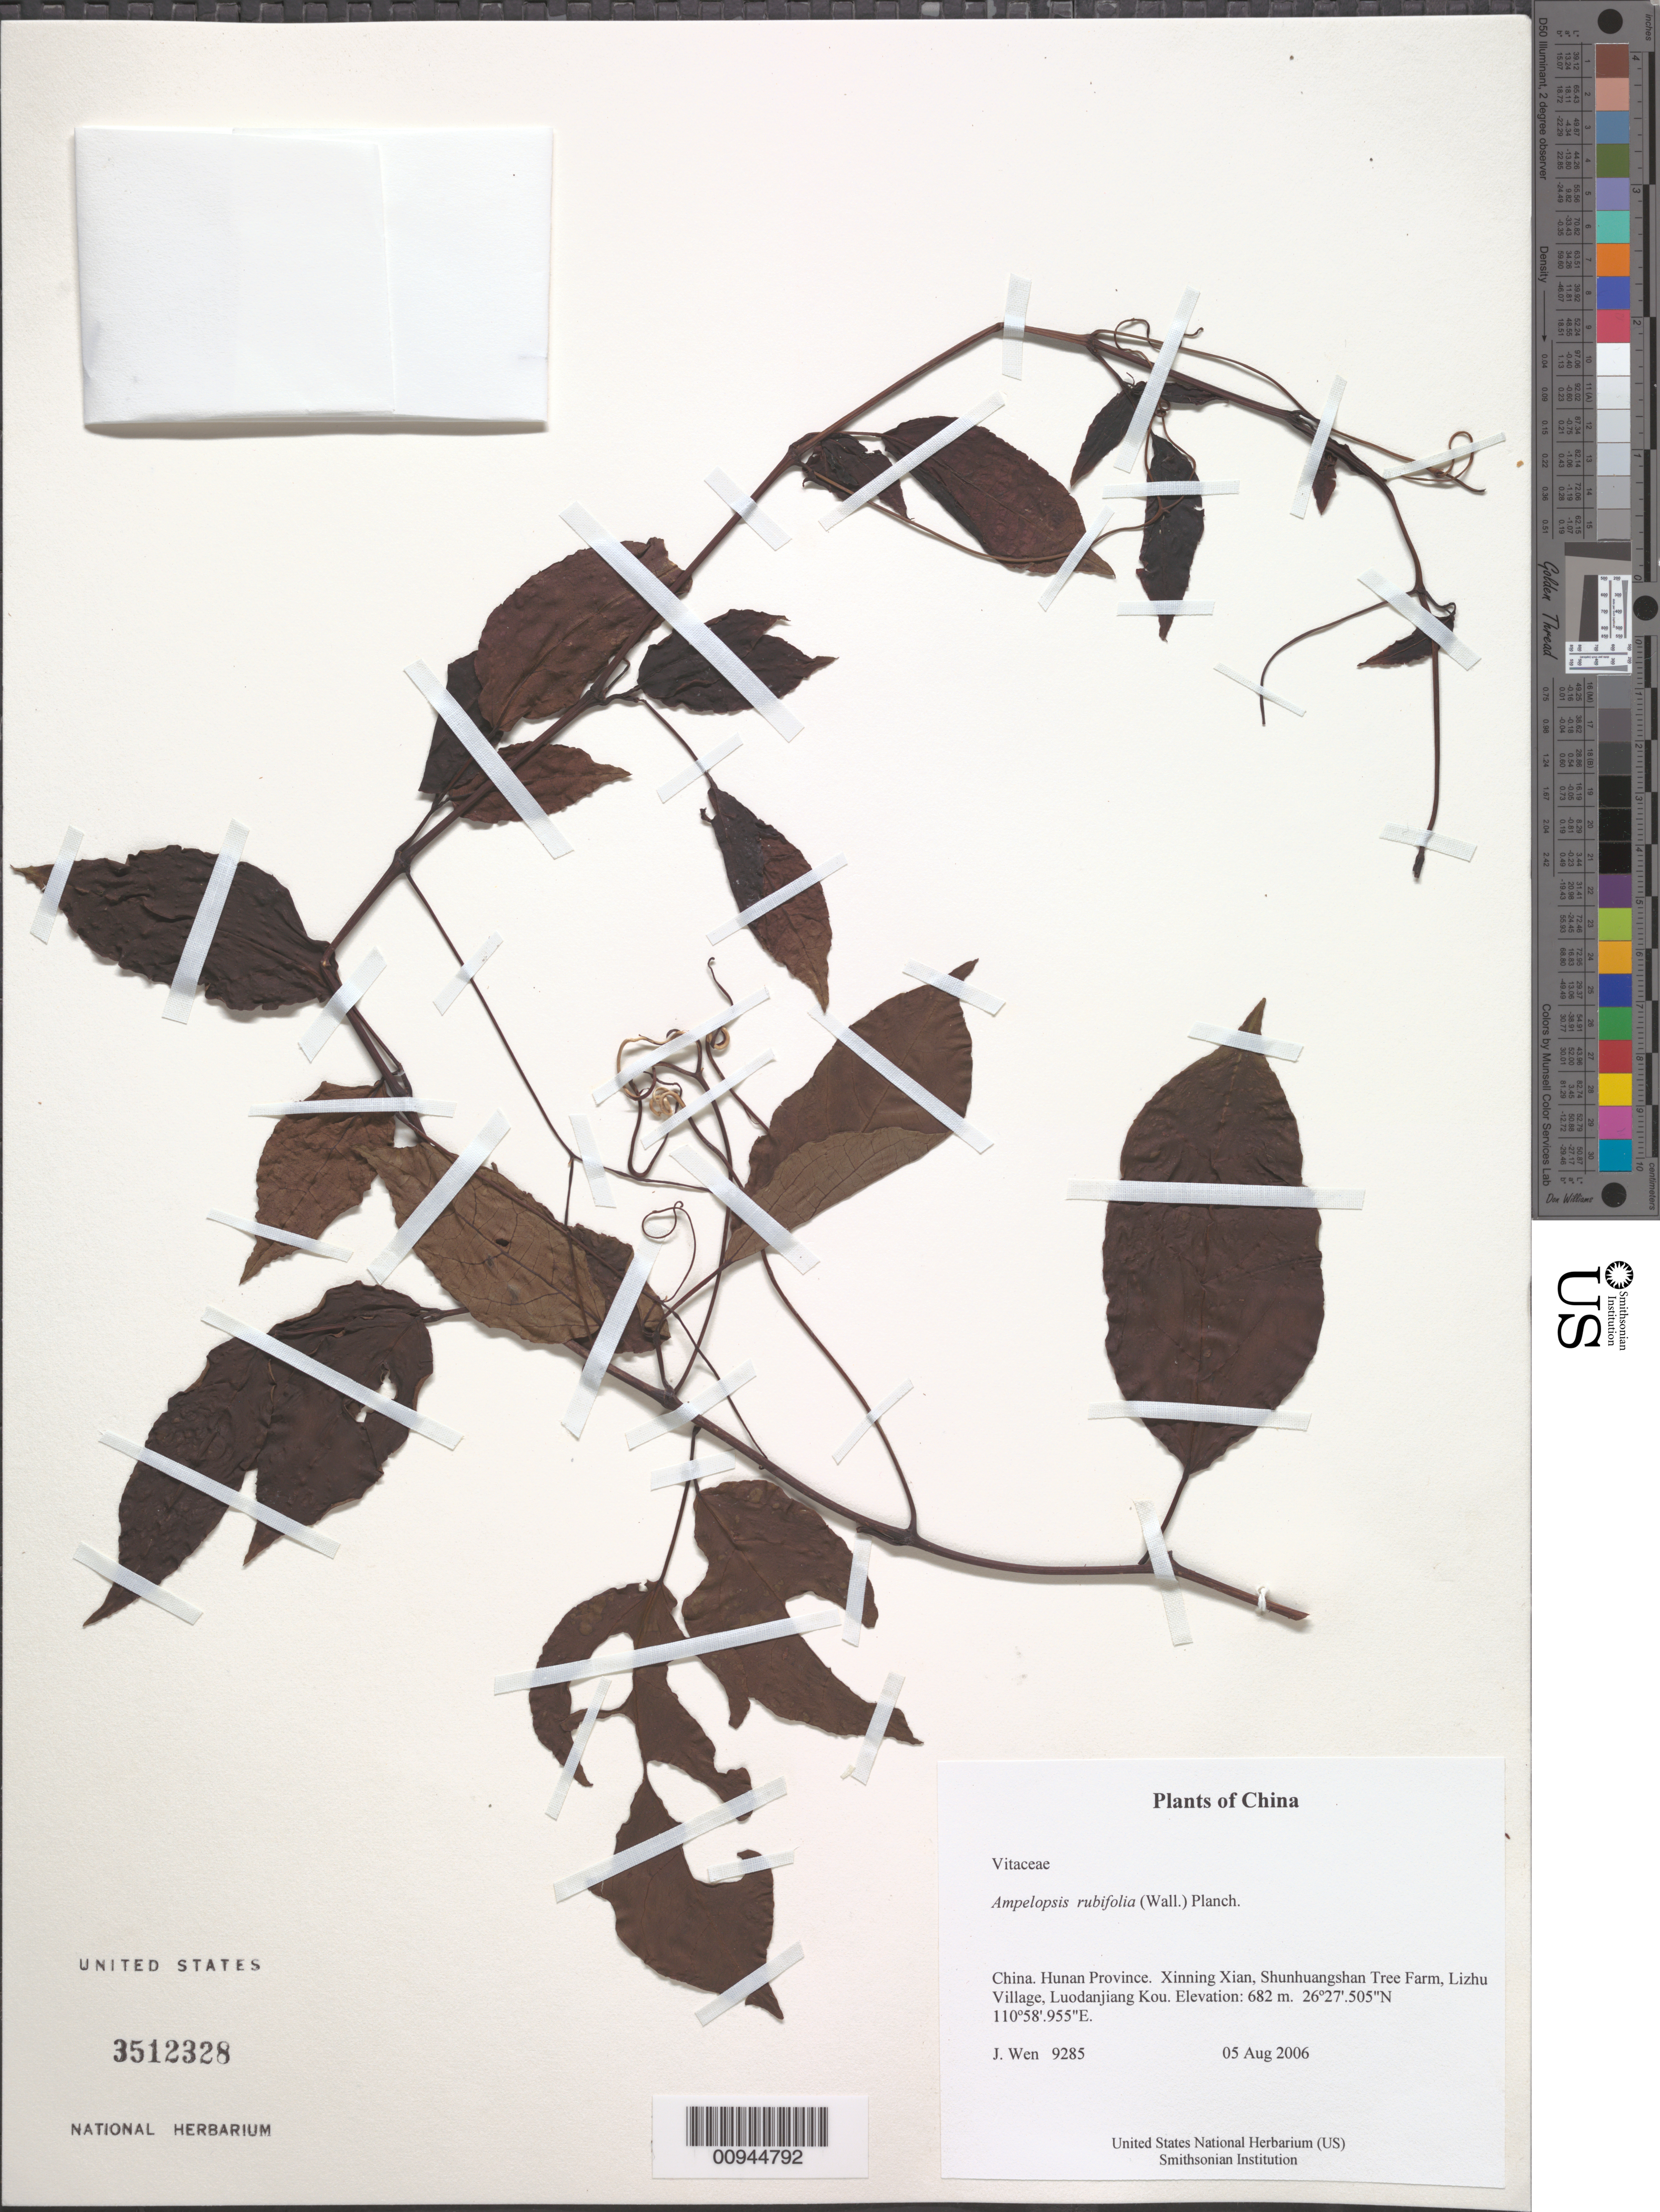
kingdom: Plantae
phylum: Tracheophyta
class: Magnoliopsida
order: Vitales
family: Vitaceae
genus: Ampelopsis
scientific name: Ampelopsis rubifolia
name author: (Wall.) Planch.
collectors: J. Wen & S. Wu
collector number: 9285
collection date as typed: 05 Aug 2006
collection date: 2006-08-05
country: China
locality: Hunan Province. Xinning Xian, Shunhuangshan Tree Farm, Lizhu Village, Luodanjiang Kou.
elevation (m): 682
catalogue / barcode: US 3512328